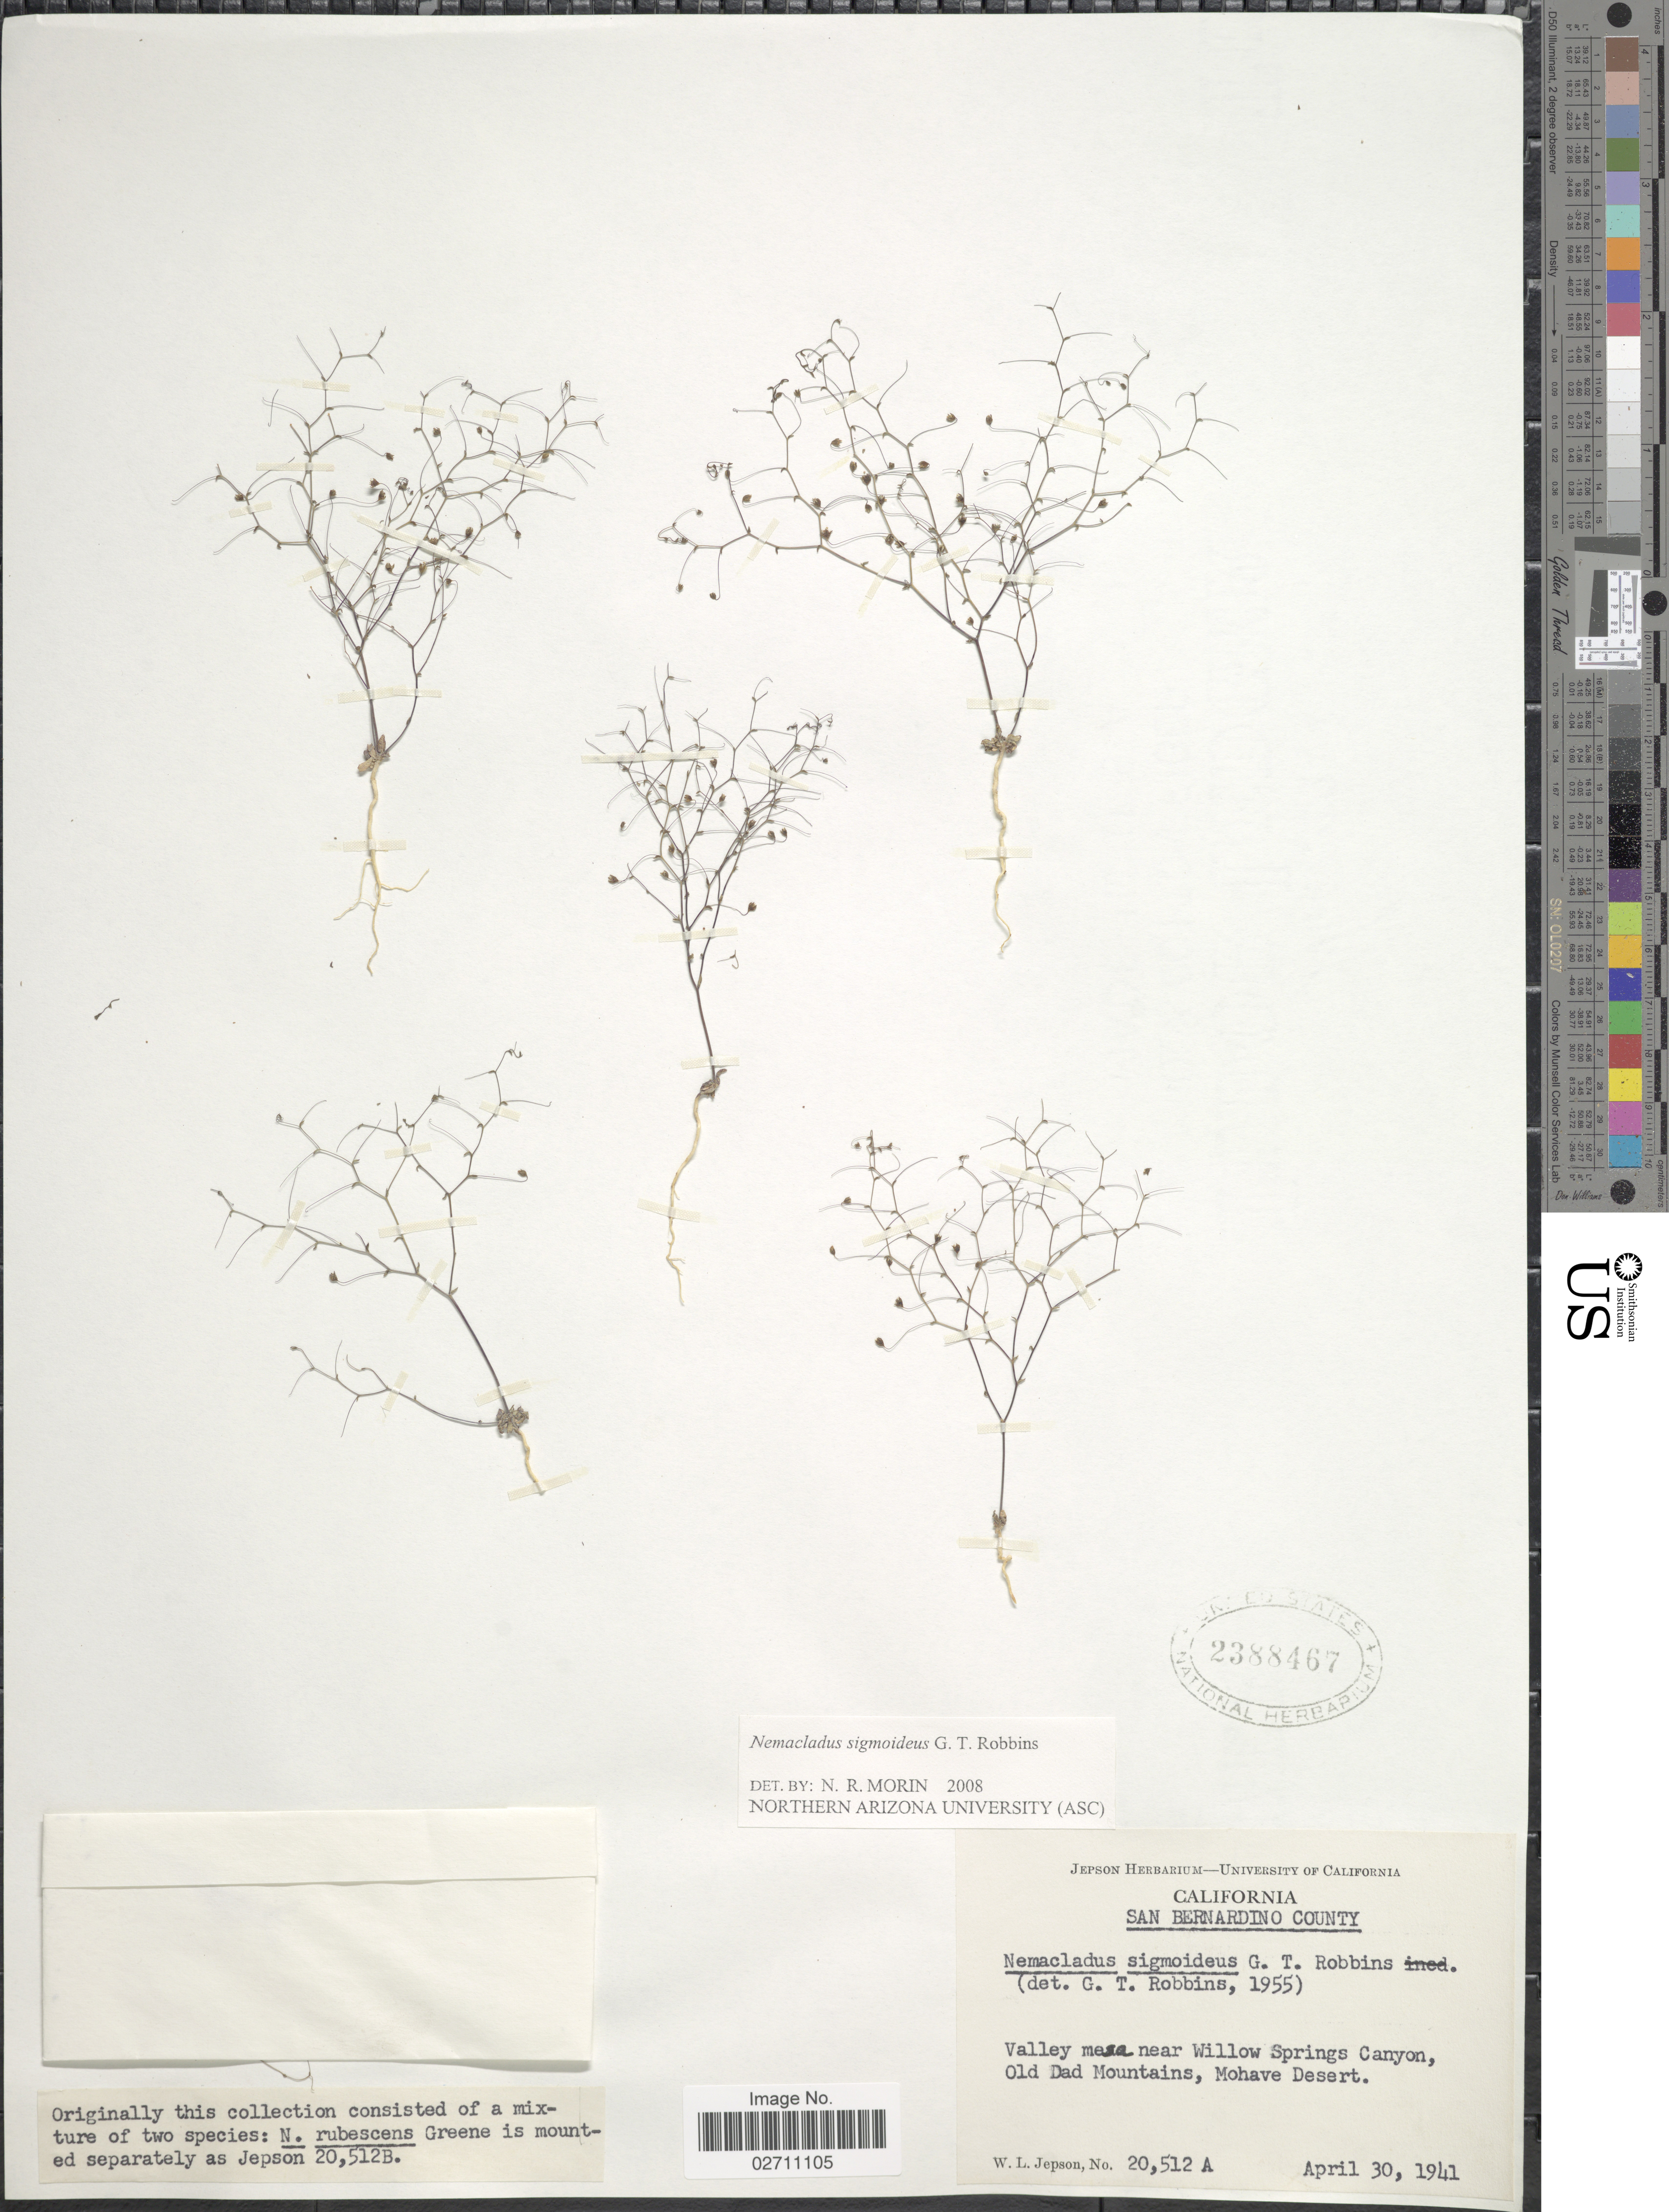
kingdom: Plantae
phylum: Tracheophyta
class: Magnoliopsida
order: Asterales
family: Campanulaceae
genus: Nemacladus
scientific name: Nemacladus sigmoideus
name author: G.T. Robbins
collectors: W. L. Jepson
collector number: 20512A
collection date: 1941-04-30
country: United States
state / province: California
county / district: San Bernardino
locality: San Bernardino County, Valley mesa near Willow Springs Canyon, Old Dad Mountains, Mohave Desert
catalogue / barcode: US 2388467